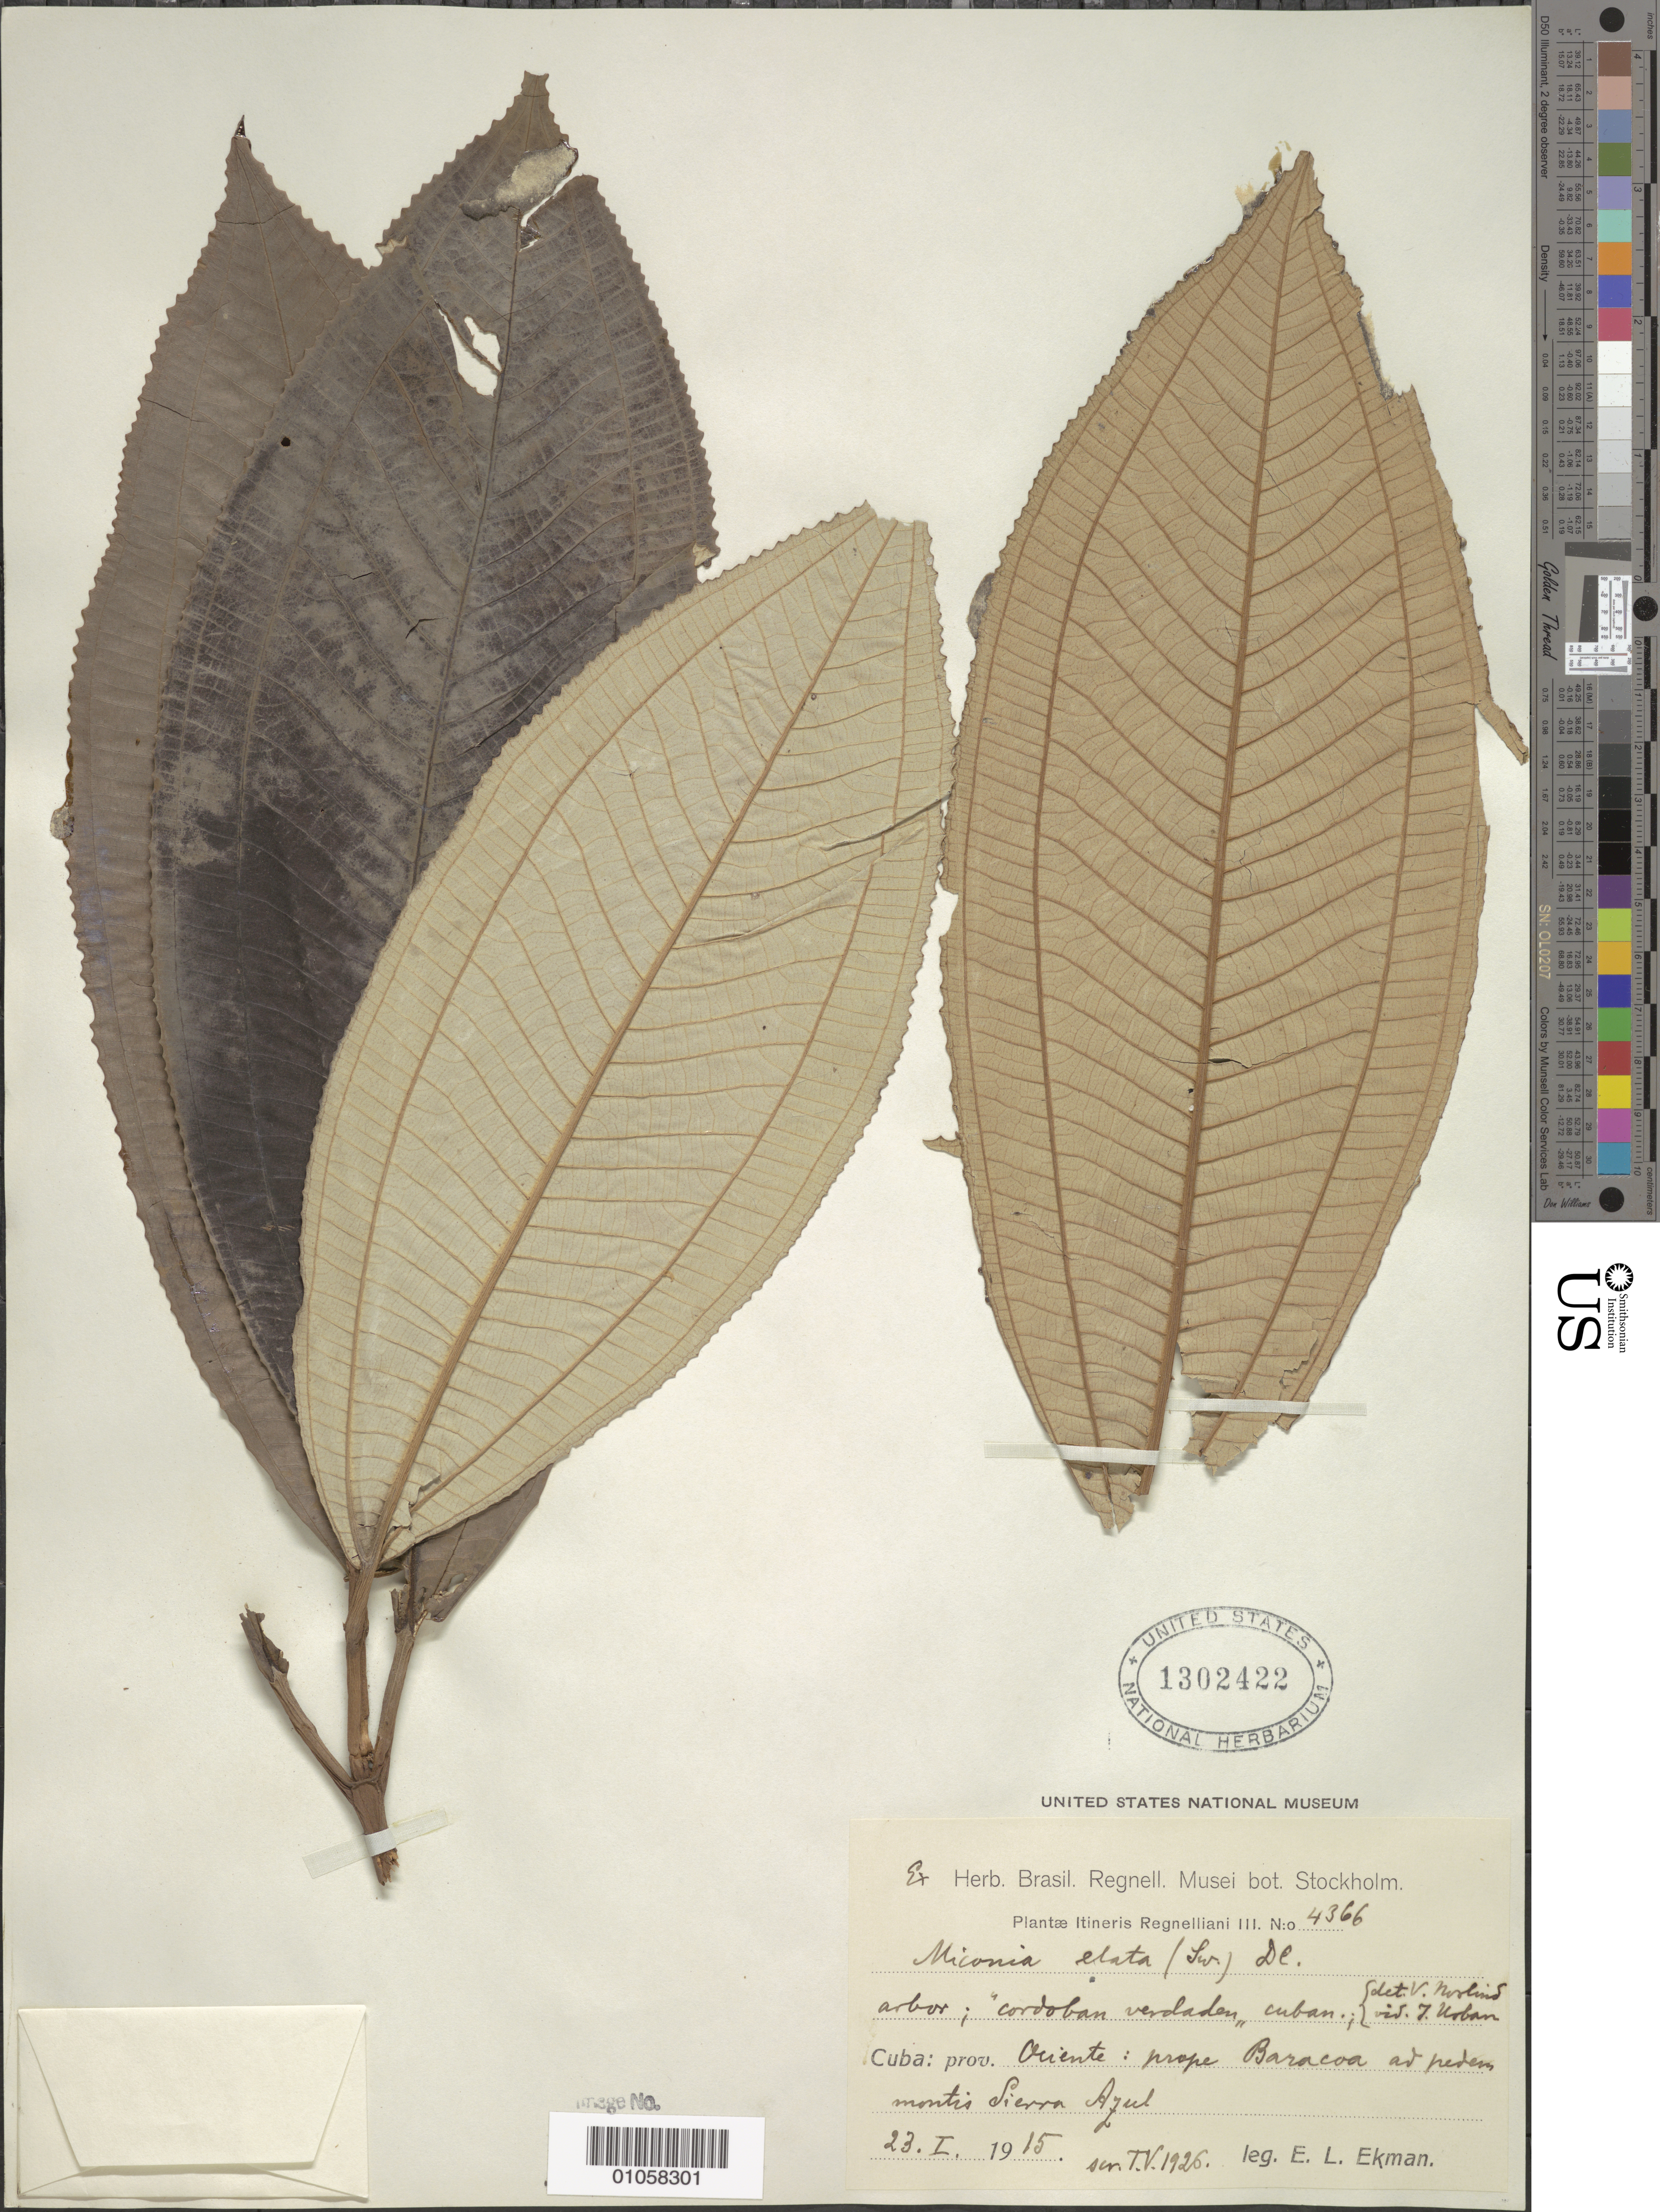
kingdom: Plantae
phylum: Tracheophyta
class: Magnoliopsida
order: Myrtales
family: Melastomataceae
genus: Miconia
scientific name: Miconia elata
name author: (Sw.) DC.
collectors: E. L. Ekman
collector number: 4366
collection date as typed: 23 Jan 1915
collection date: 1915-01-23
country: Cuba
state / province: Guantanamo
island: Cuba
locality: Baracoa, Montis Sierra Azul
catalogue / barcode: US 1302422